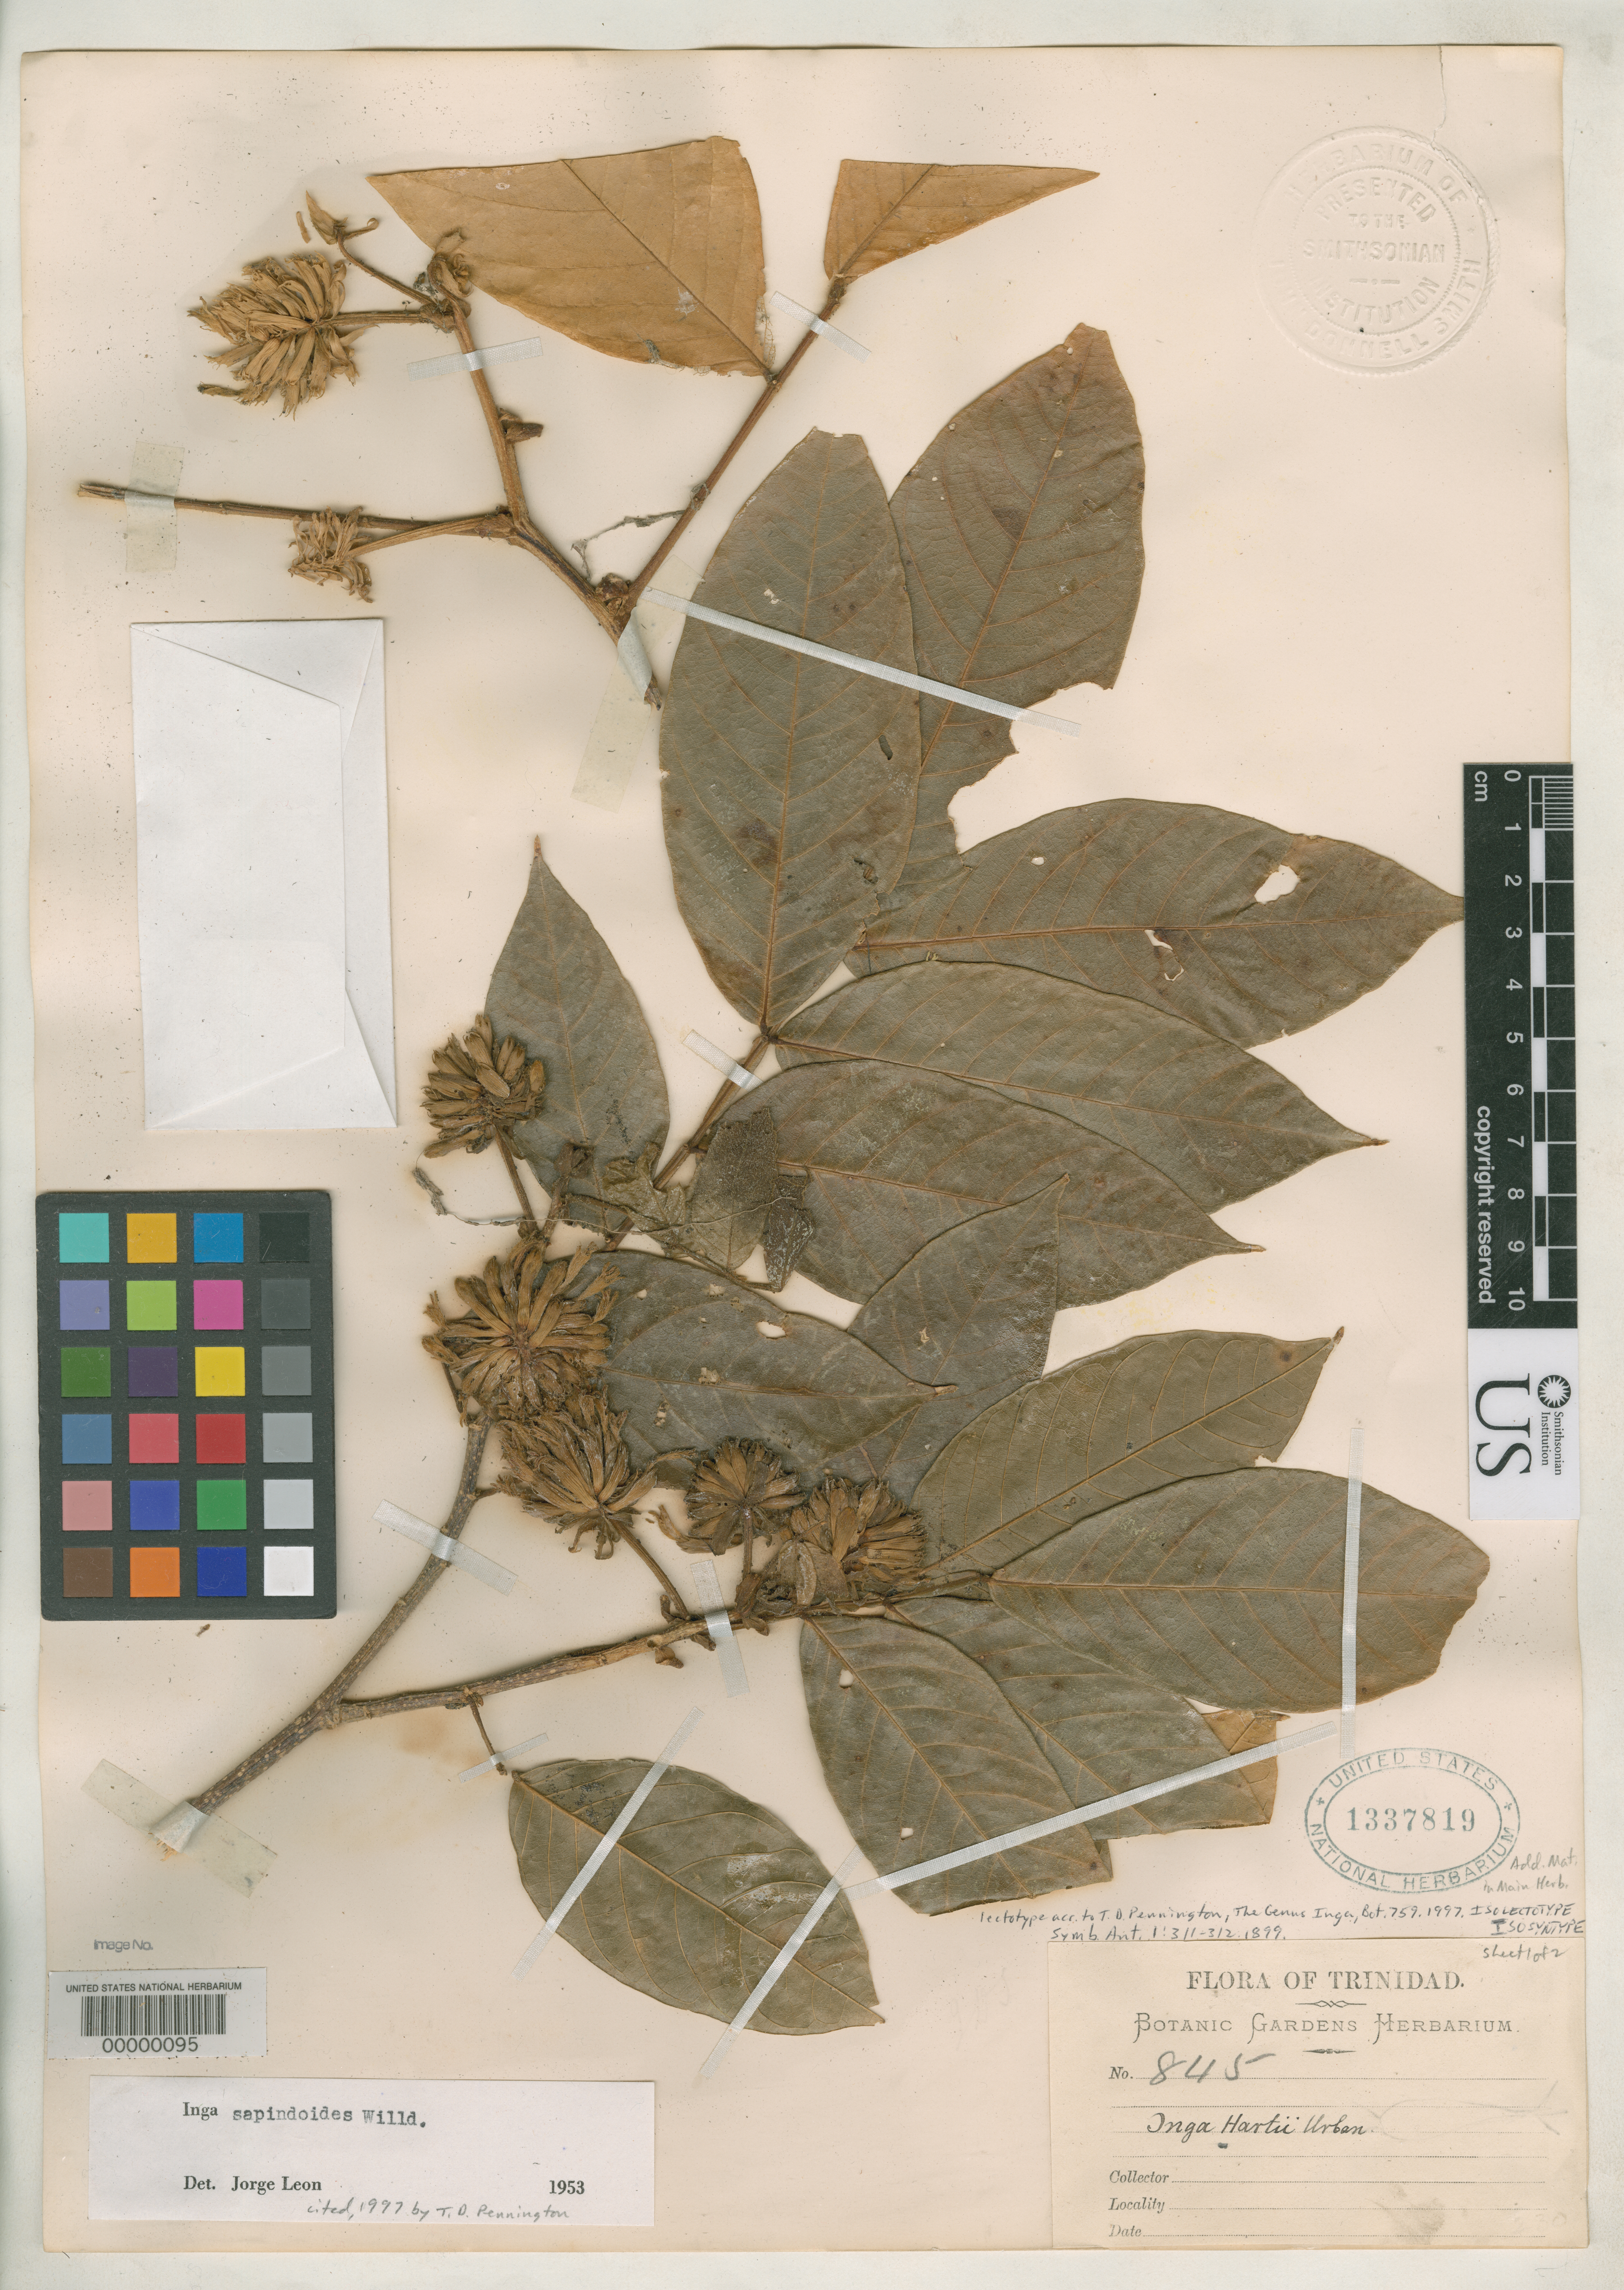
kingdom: Plantae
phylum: Tracheophyta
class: Magnoliopsida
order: Fabales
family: Fabaceae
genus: Inga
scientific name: Inga hartii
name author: Urb.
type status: Isolectotype; Isosyntype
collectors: ex herb. Bot. Gard. Trinidad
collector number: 845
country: Trinidad and Tobago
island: Trinidad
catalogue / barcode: US 1337819